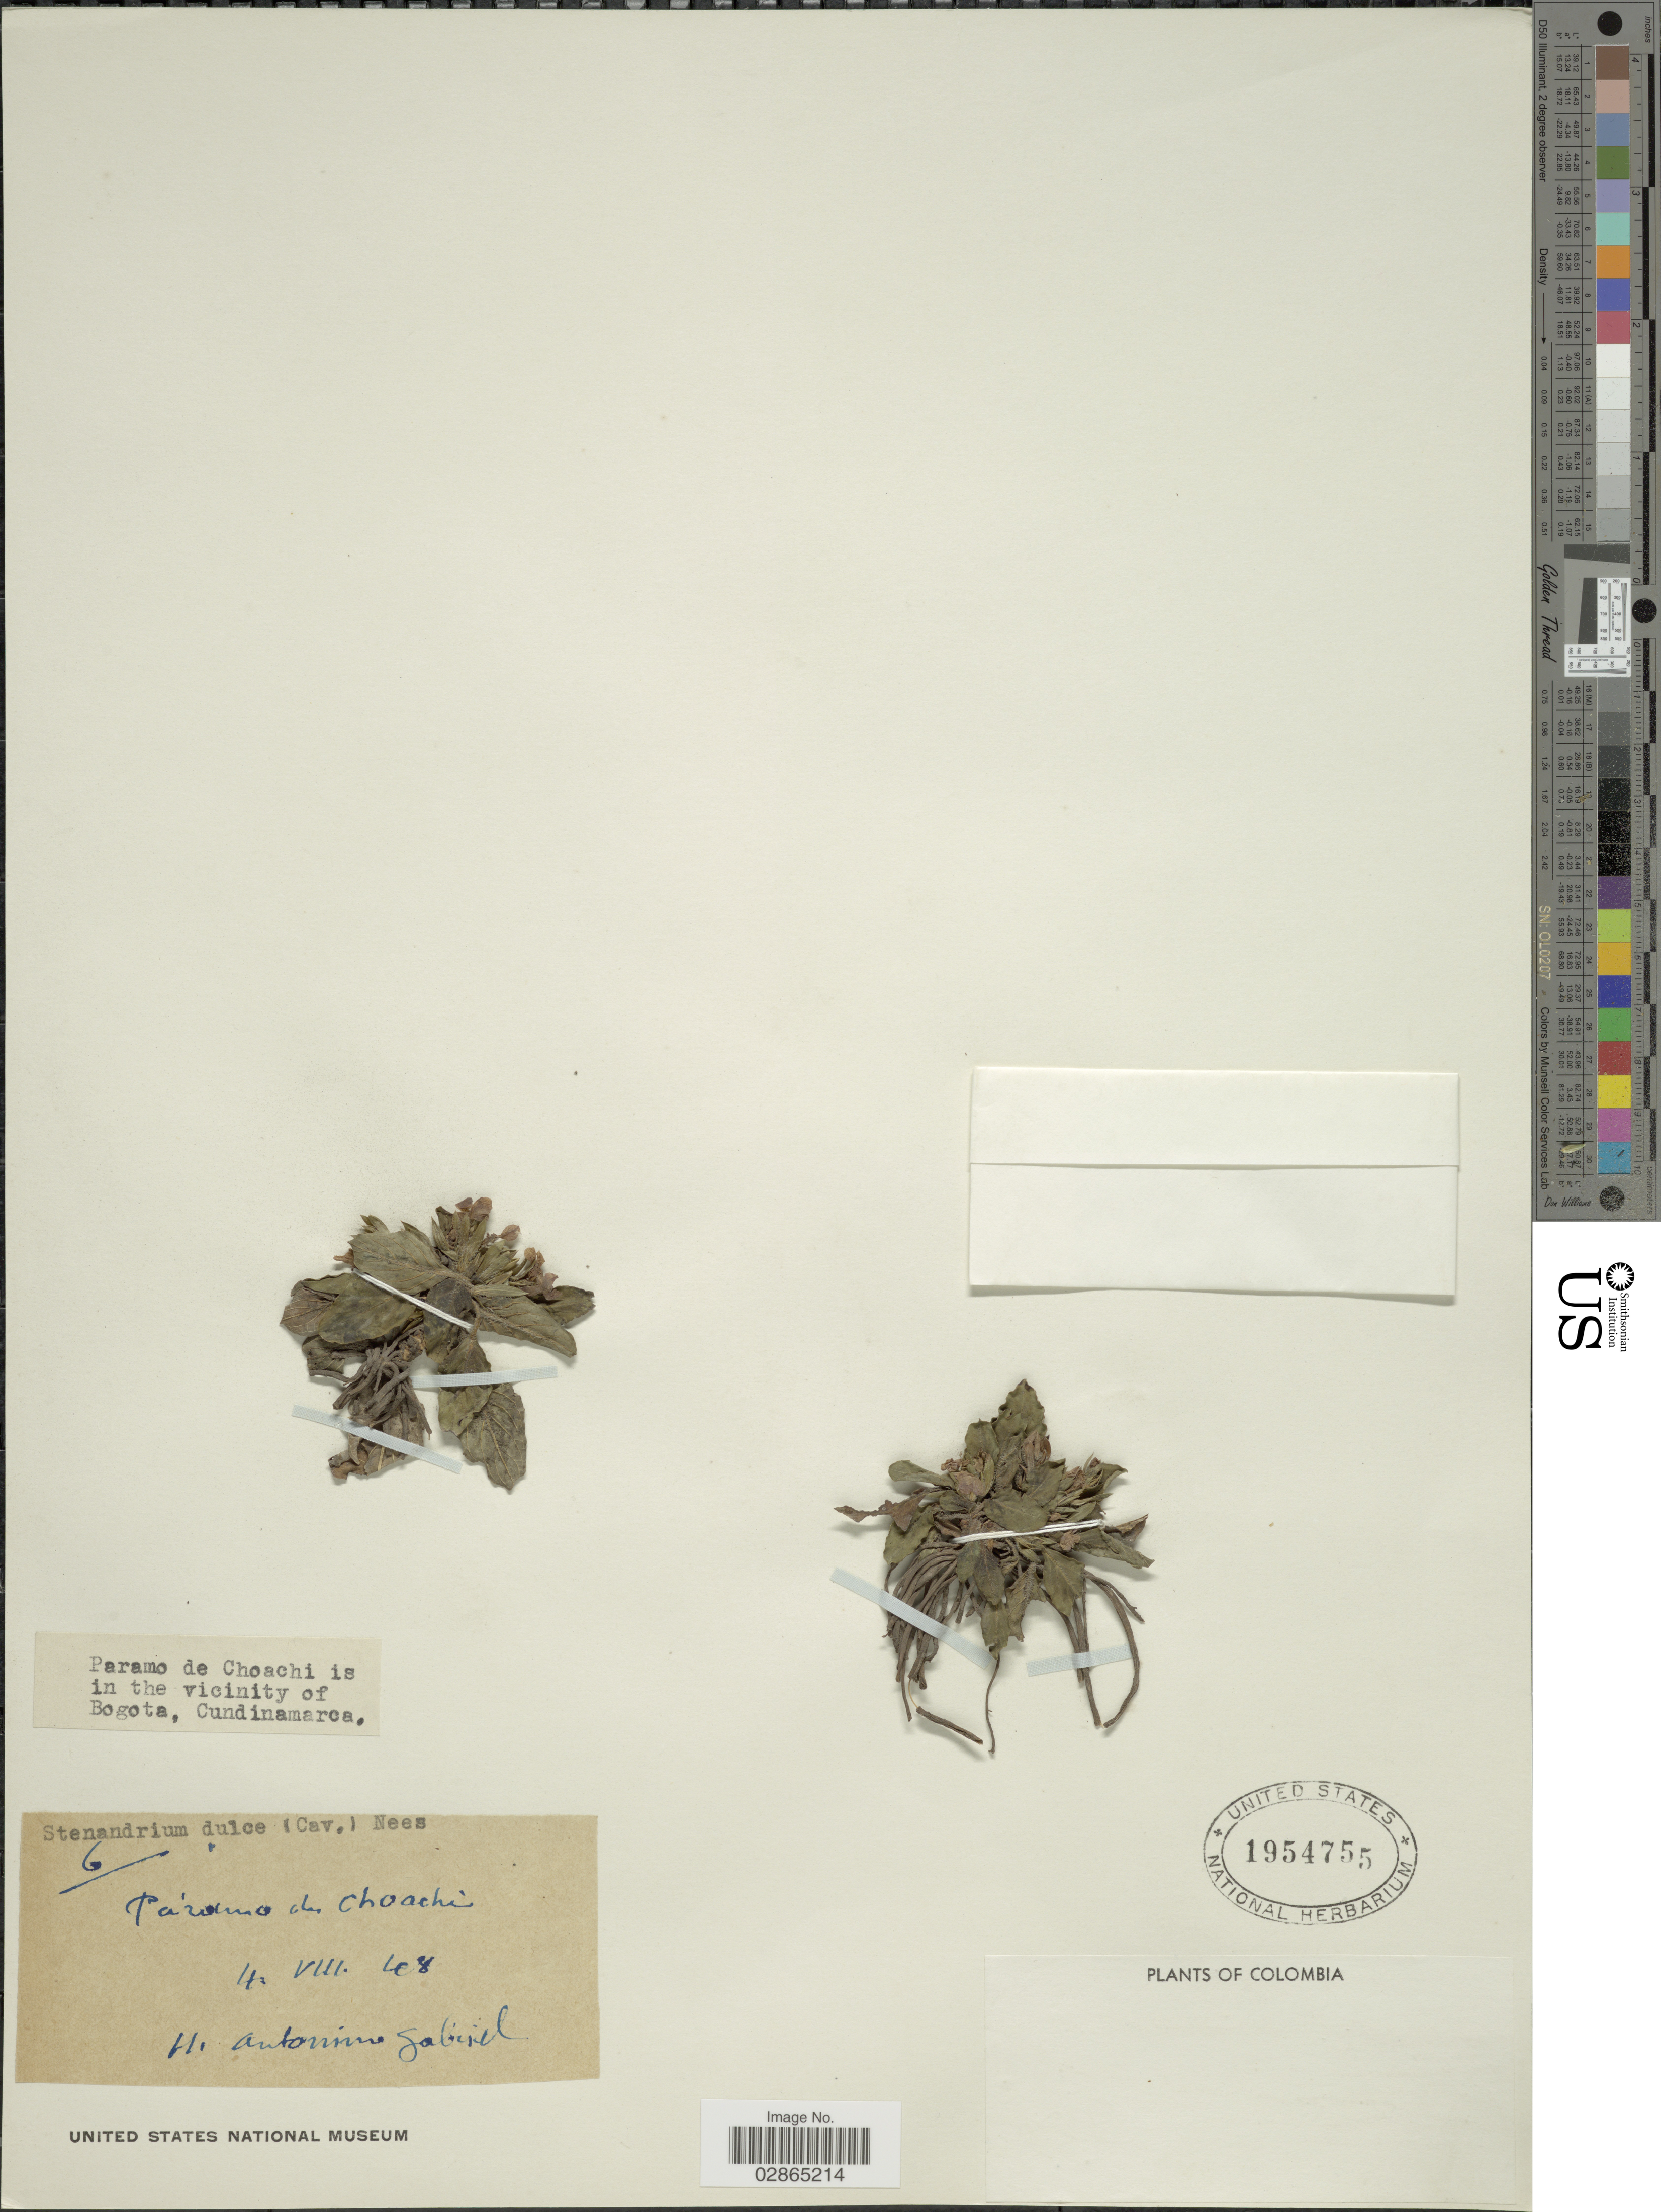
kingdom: Plantae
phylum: Tracheophyta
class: Magnoliopsida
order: Lamiales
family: Acanthaceae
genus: Stenandrium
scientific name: Stenandrium dulce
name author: (Cav.) Nees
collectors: A. Gabriel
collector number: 6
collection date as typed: Transcribed d/m/y: 4/8/48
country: Colombia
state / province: Cundinamarca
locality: Paramo de Choachi is in the vicinity of Bogota.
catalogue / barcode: US 1954755